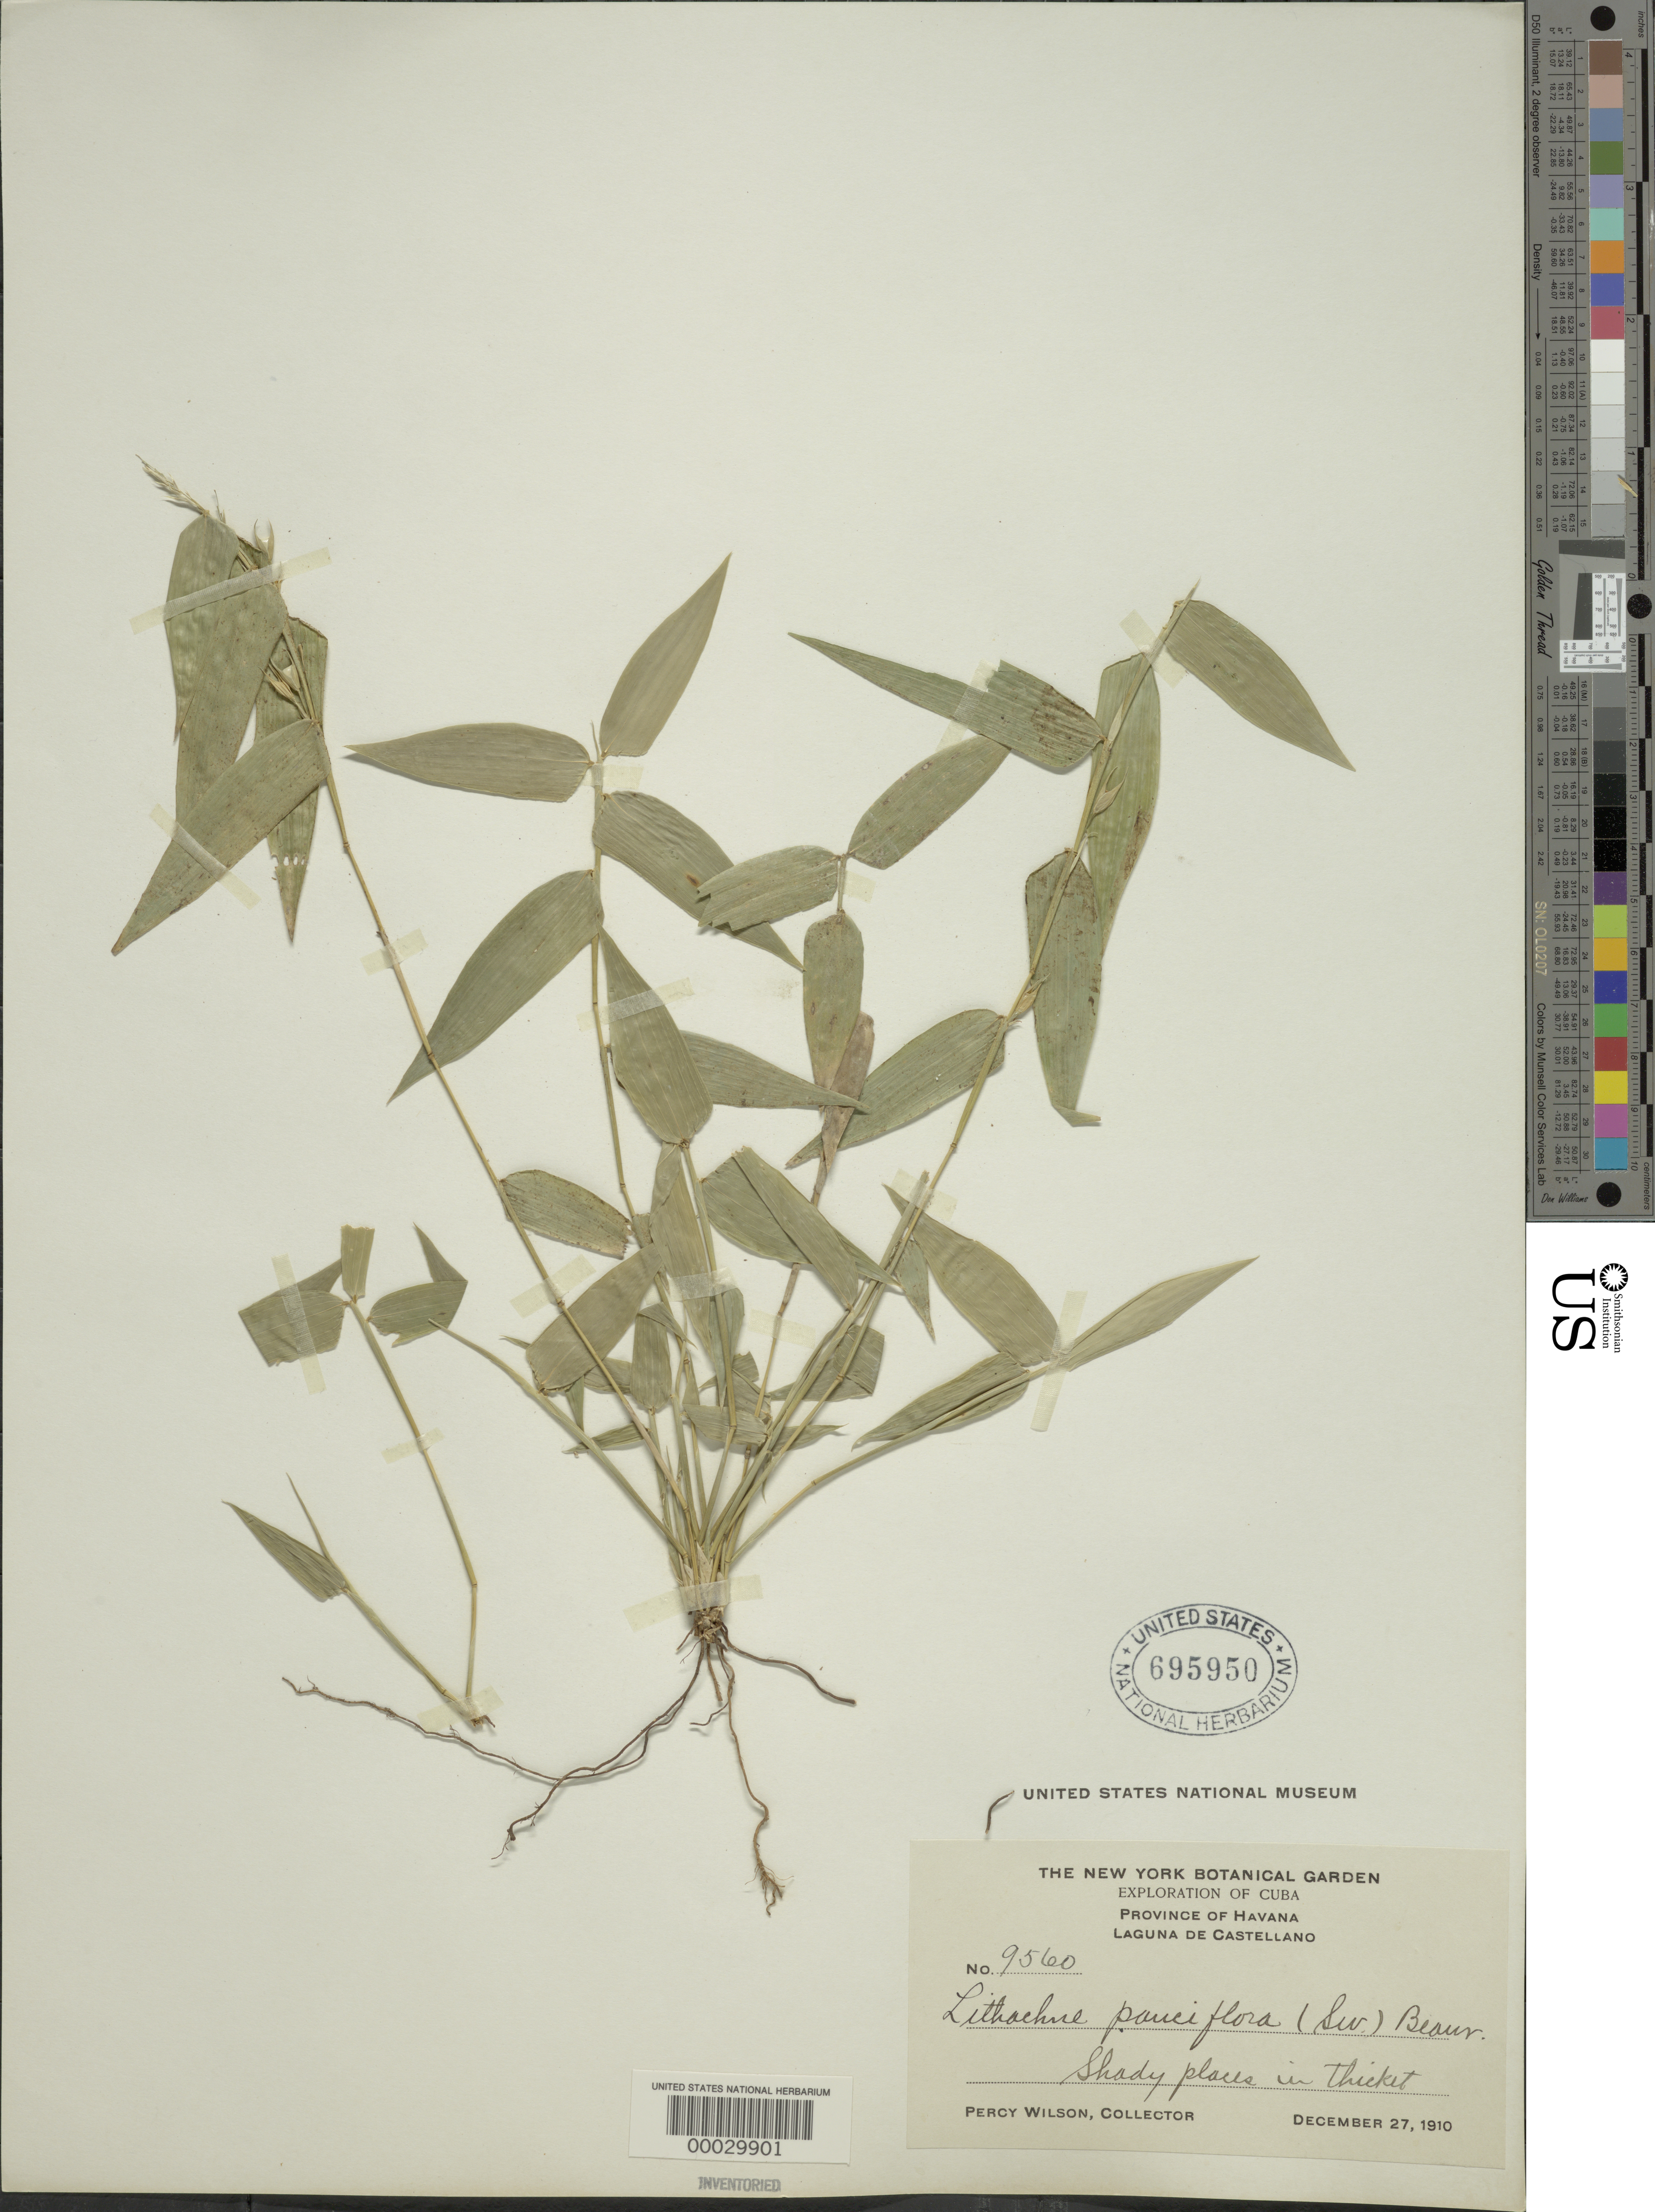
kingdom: Plantae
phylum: Tracheophyta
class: Liliopsida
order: Poales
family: Poaceae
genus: Lithachne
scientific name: Lithachne pauciflora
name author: (Sw.) P. Beauv.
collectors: P. Wilson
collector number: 9560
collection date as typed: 27 Dec 1910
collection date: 1910-12-27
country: Cuba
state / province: La Habana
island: Greater Antilles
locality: Laguna de castellano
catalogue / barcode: US 695950